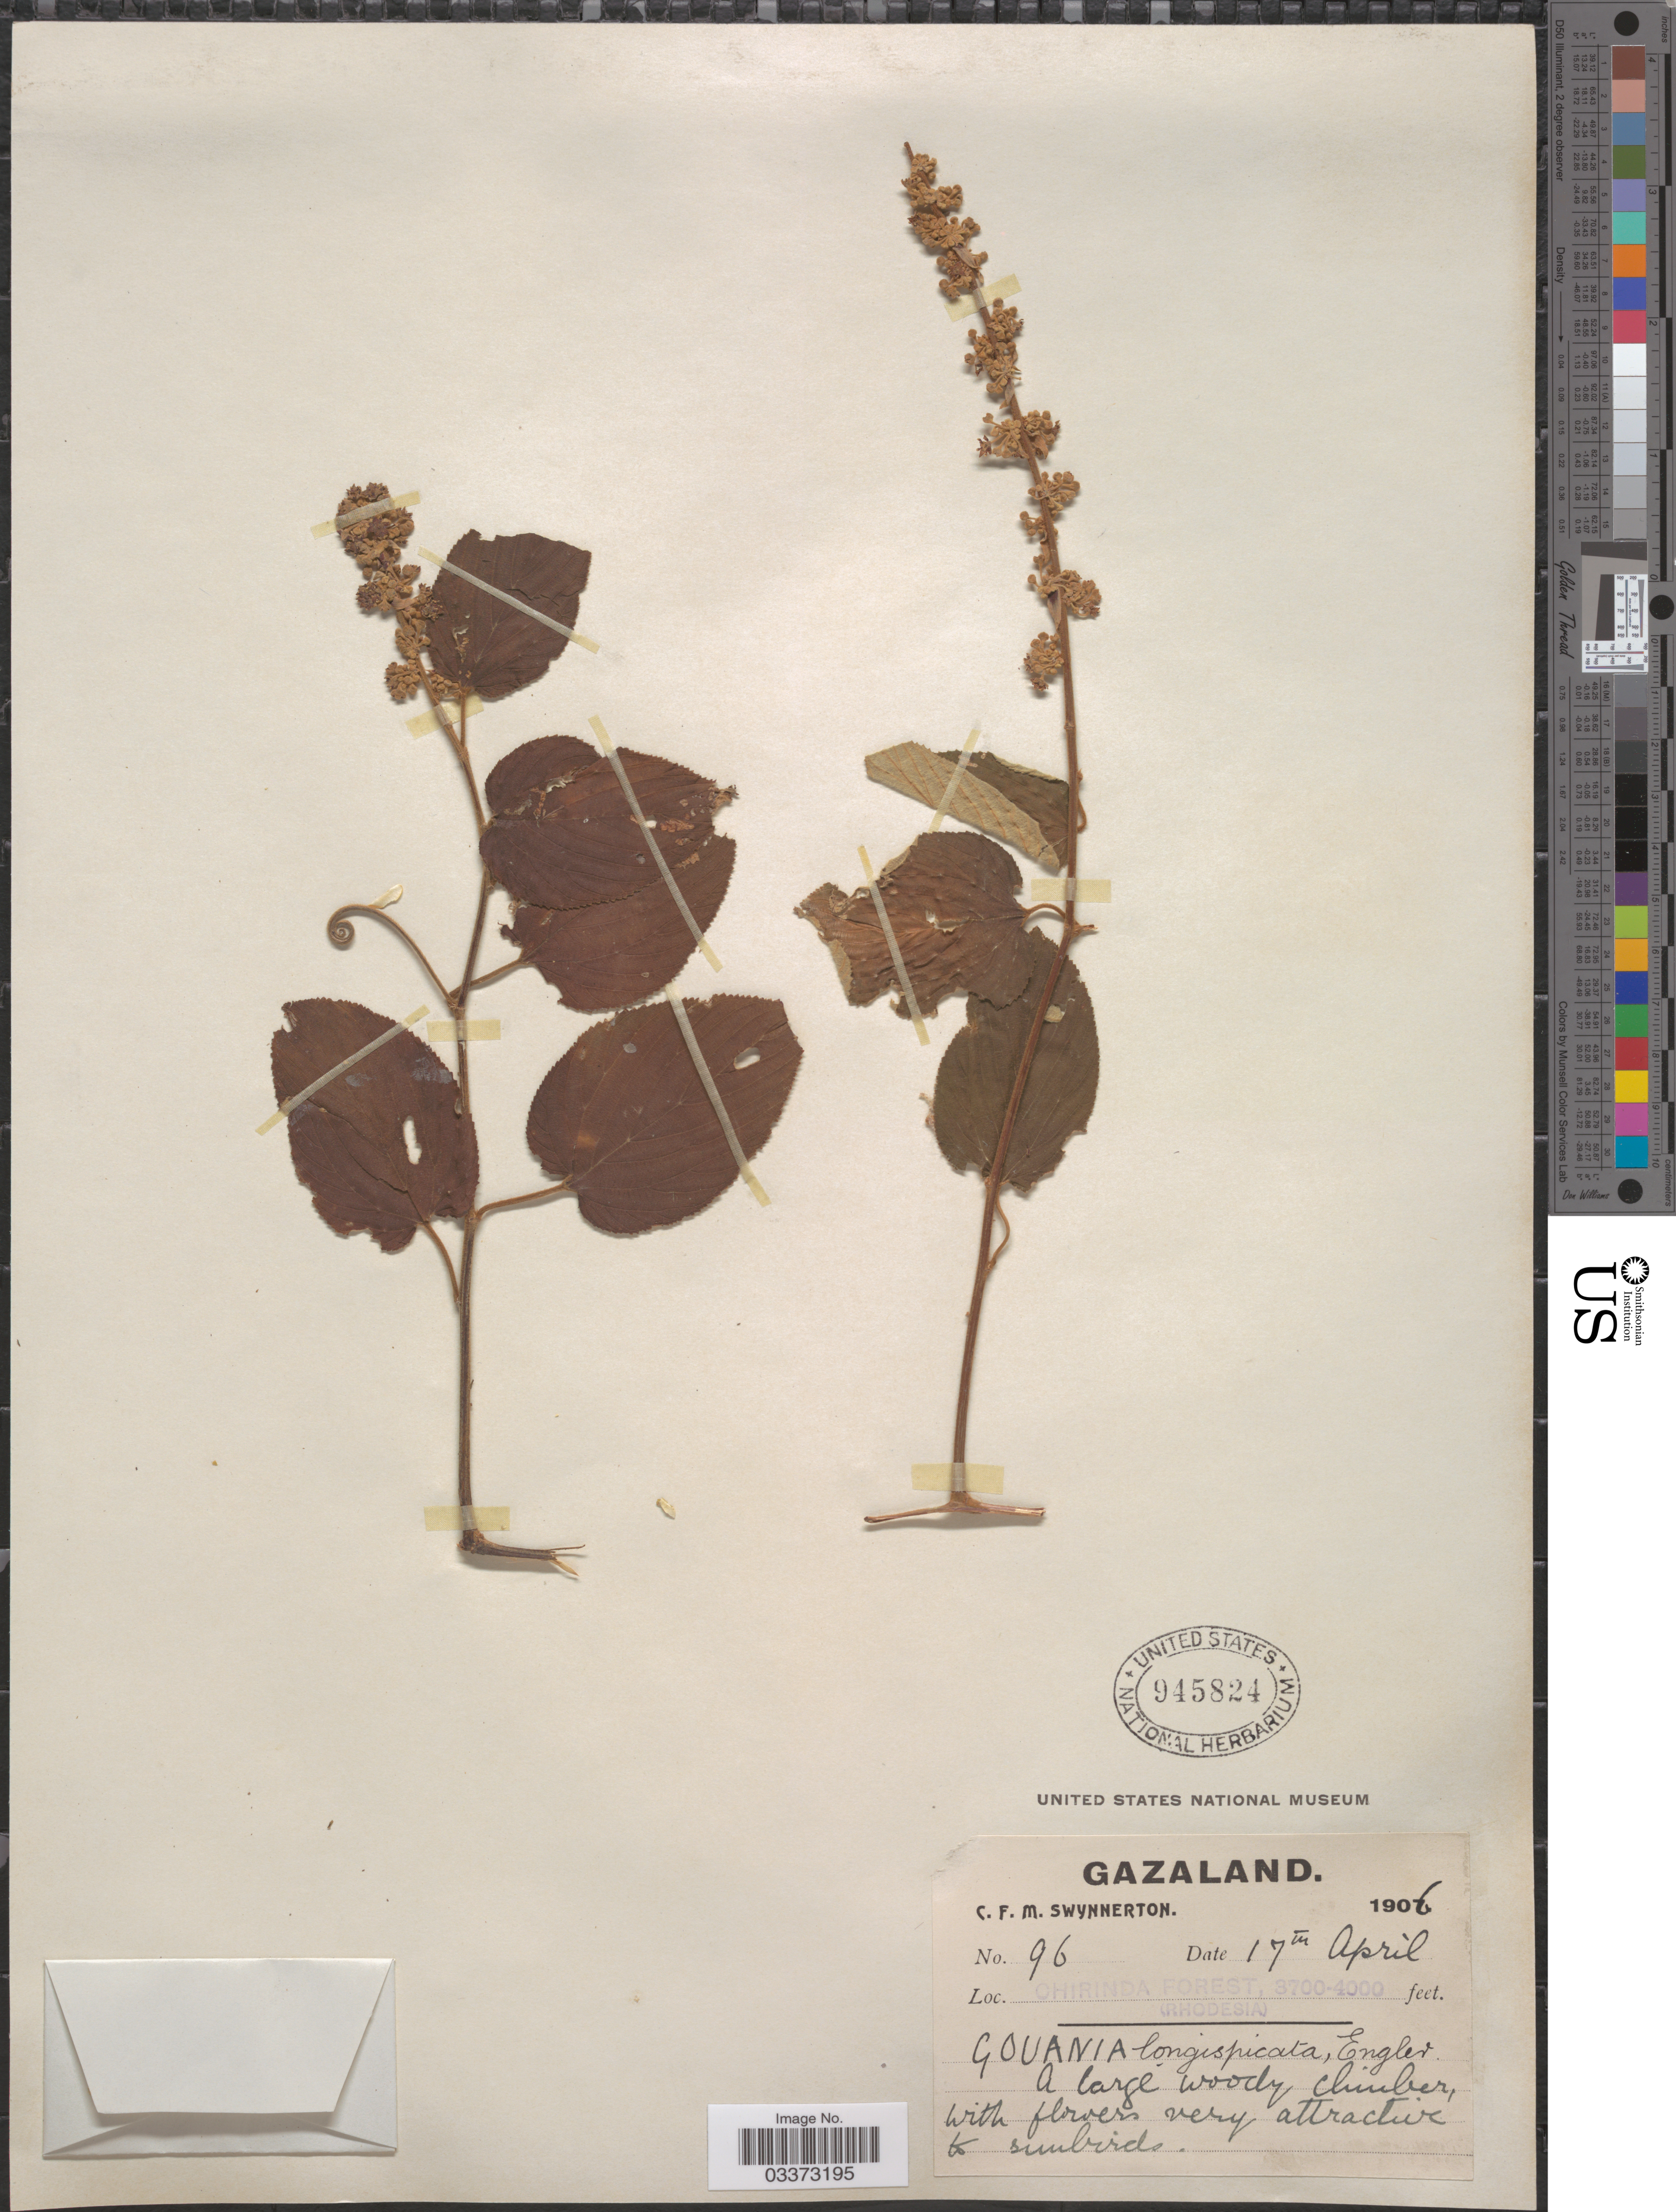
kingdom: Plantae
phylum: Tracheophyta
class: Magnoliopsida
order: Rosales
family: Rhamnaceae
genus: Gouania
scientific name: Gouania longispicata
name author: Engl.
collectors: C. Swynnerton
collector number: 96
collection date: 1906-04-17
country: Zimbabwe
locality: Gazaland. Chirinda Forest (Rhodesia).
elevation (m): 1128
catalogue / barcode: US 945824